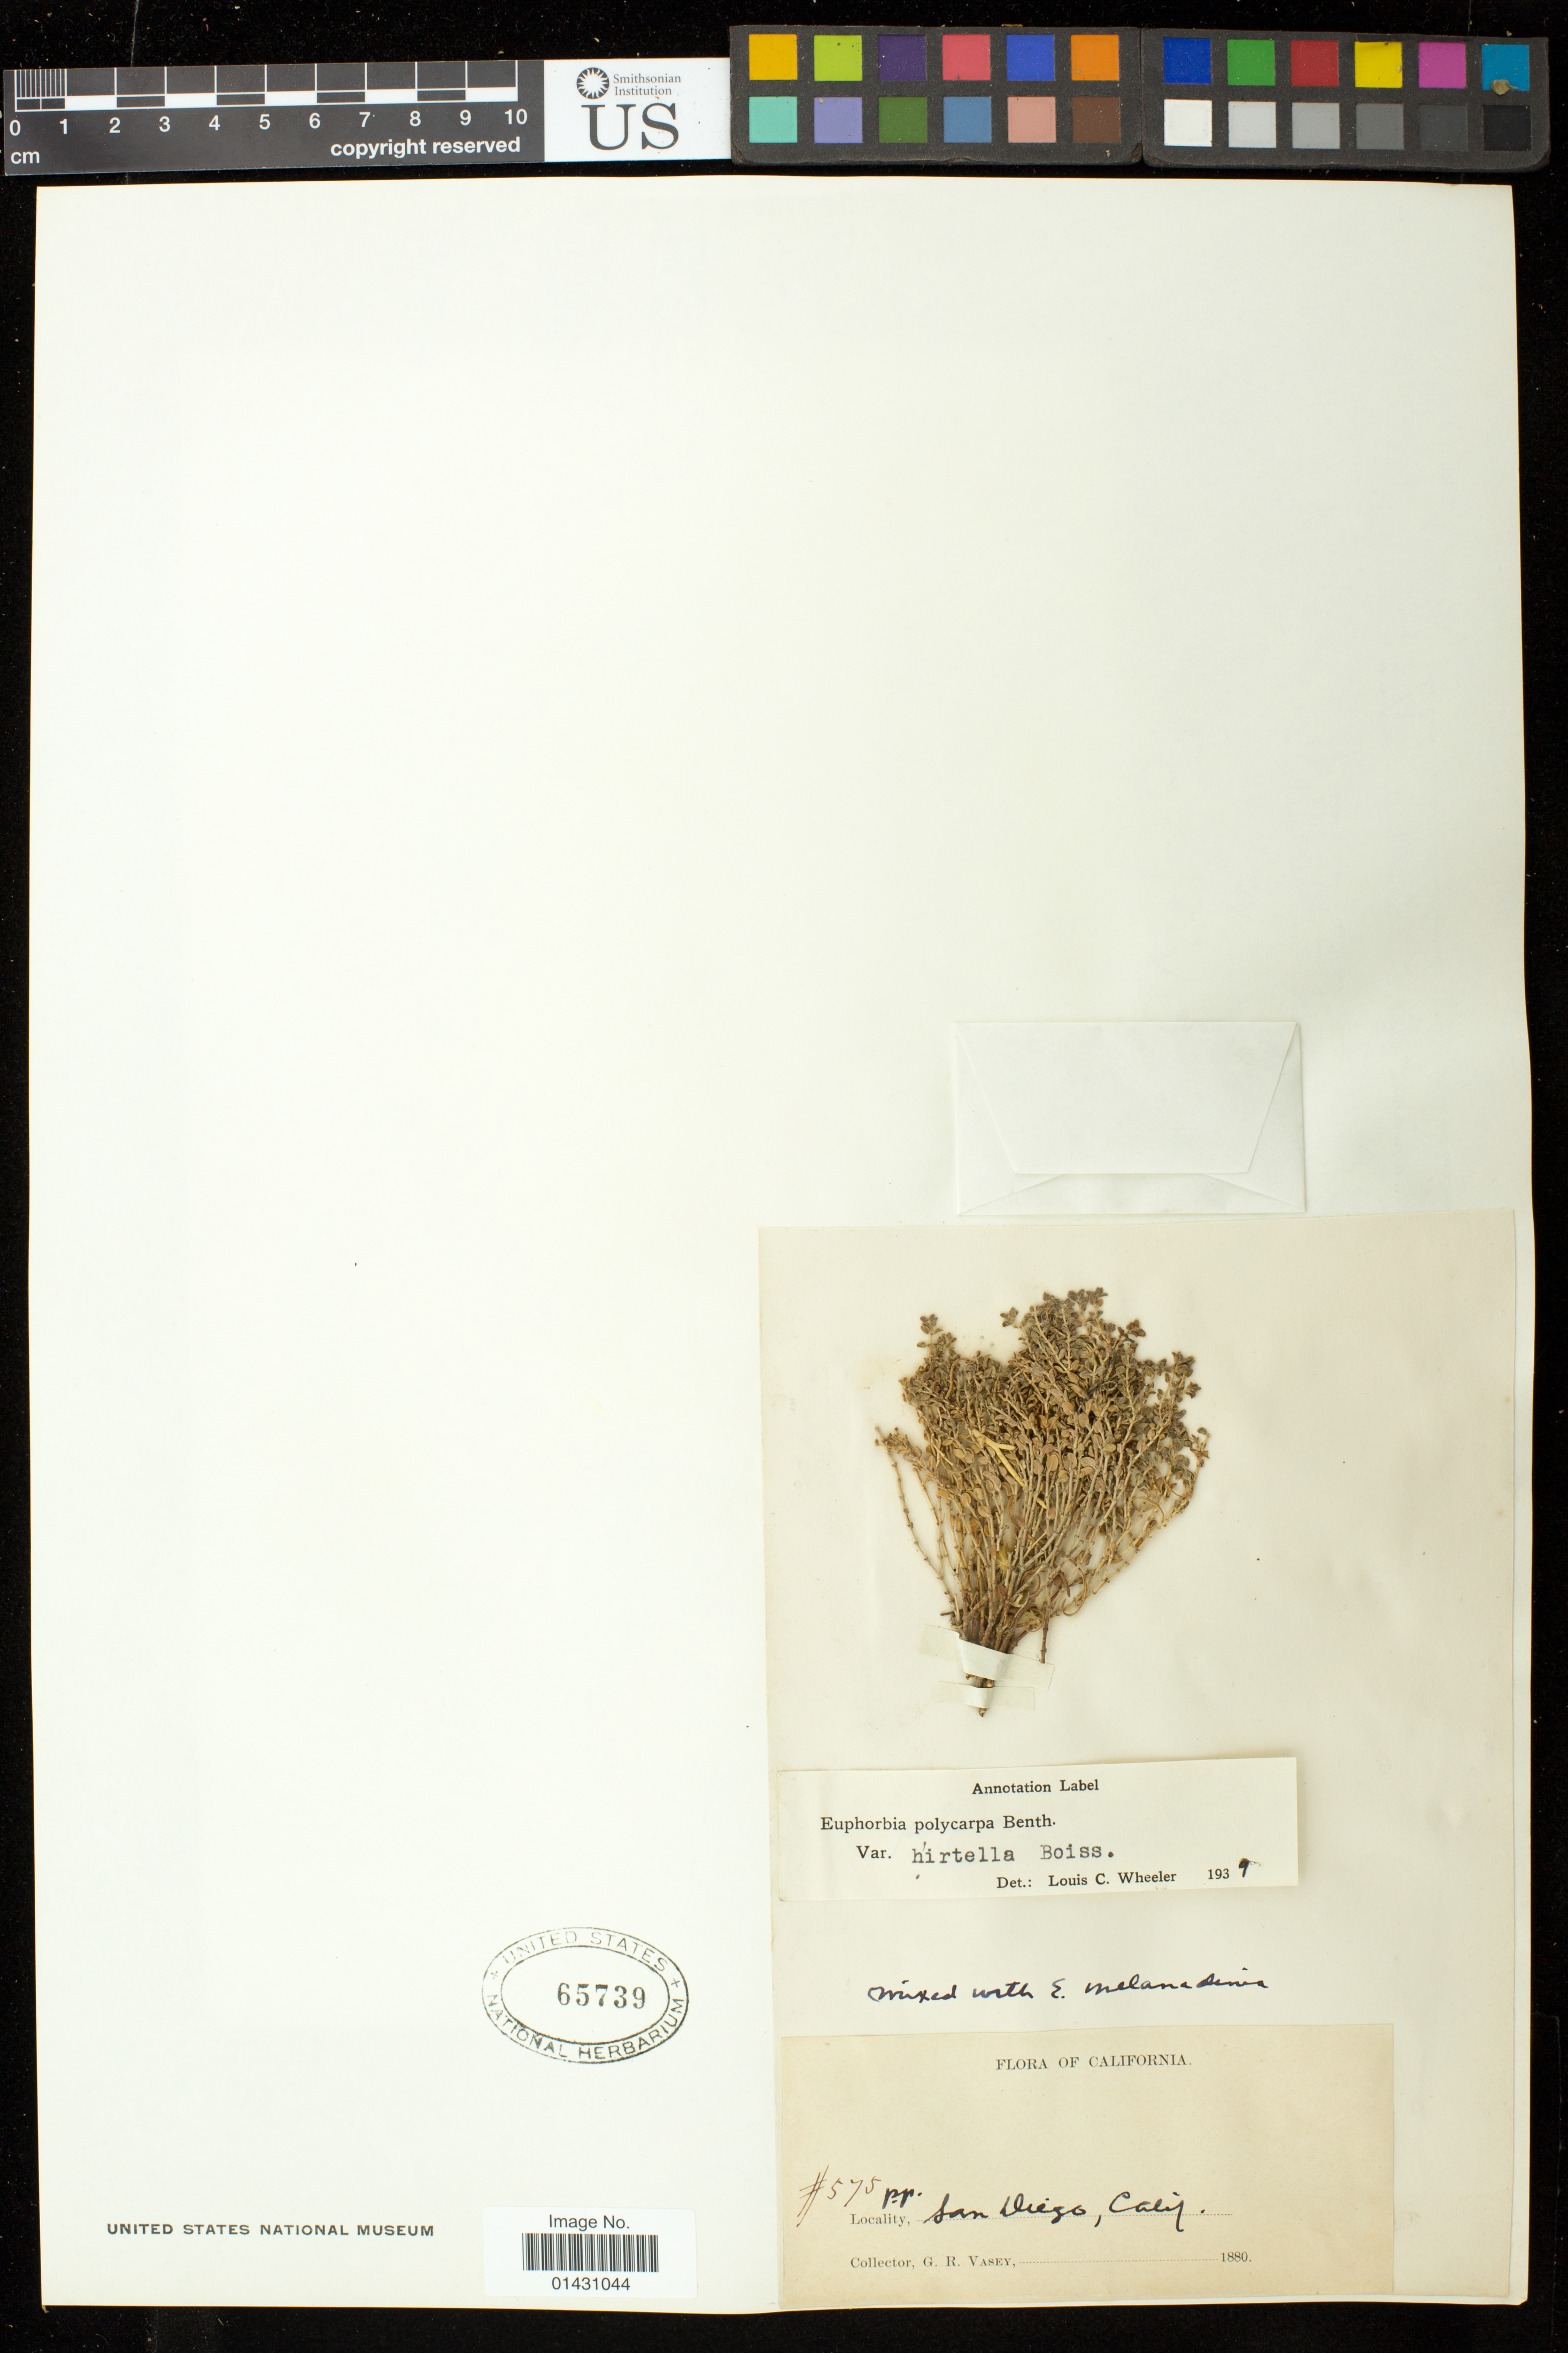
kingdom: Plantae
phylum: Tracheophyta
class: Magnoliopsida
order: Malpighiales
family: Euphorbiaceae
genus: Euphorbia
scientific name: Euphorbia polycarpa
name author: Benth.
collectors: G. R. Vasey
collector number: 575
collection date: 1880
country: United States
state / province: California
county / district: San Diego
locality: San Diego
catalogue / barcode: US 65739